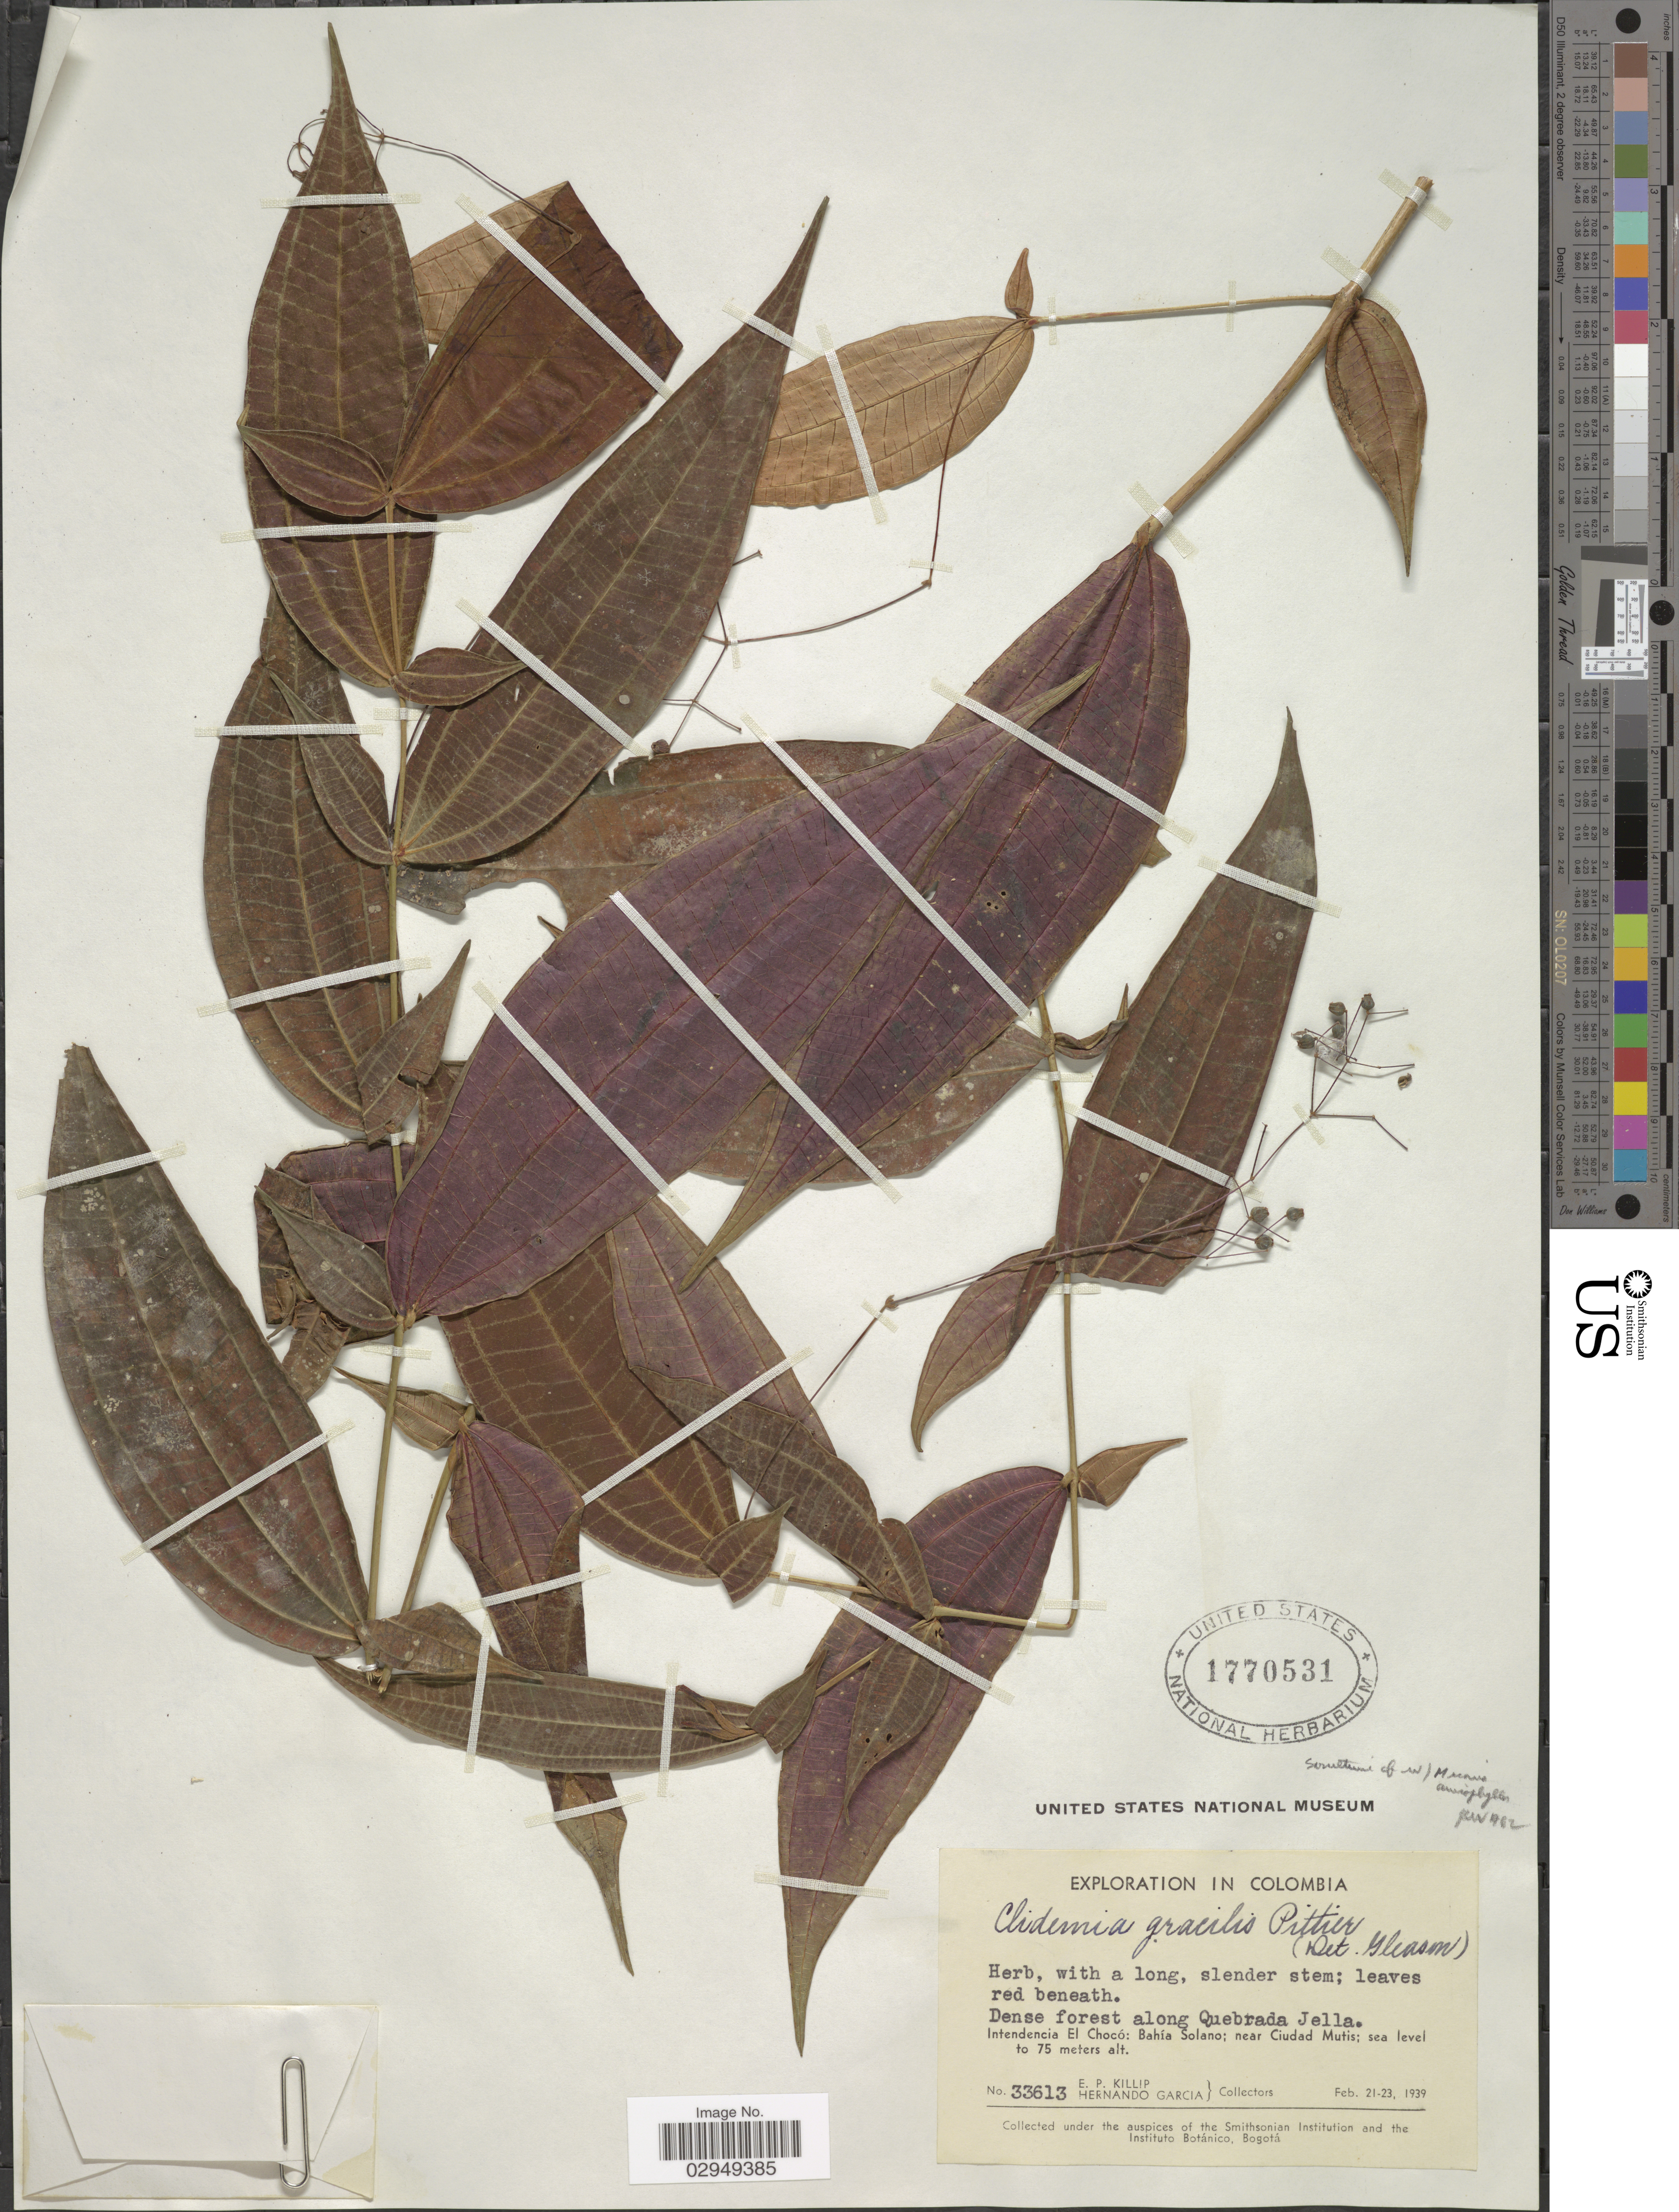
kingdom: Plantae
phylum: Tracheophyta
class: Magnoliopsida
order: Myrtales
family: Melastomataceae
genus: Clidemia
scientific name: Clidemia gracilis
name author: Pittier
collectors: E. P. Killip & H. Garcia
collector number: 33613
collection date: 1939-02-21/1939-02-23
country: Colombia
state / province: Chocó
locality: Dense forest along Quebrada Jella. Intendencia El Chocó: Bahía Solano; near Ciudad Mutis.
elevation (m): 0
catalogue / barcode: US 1770531